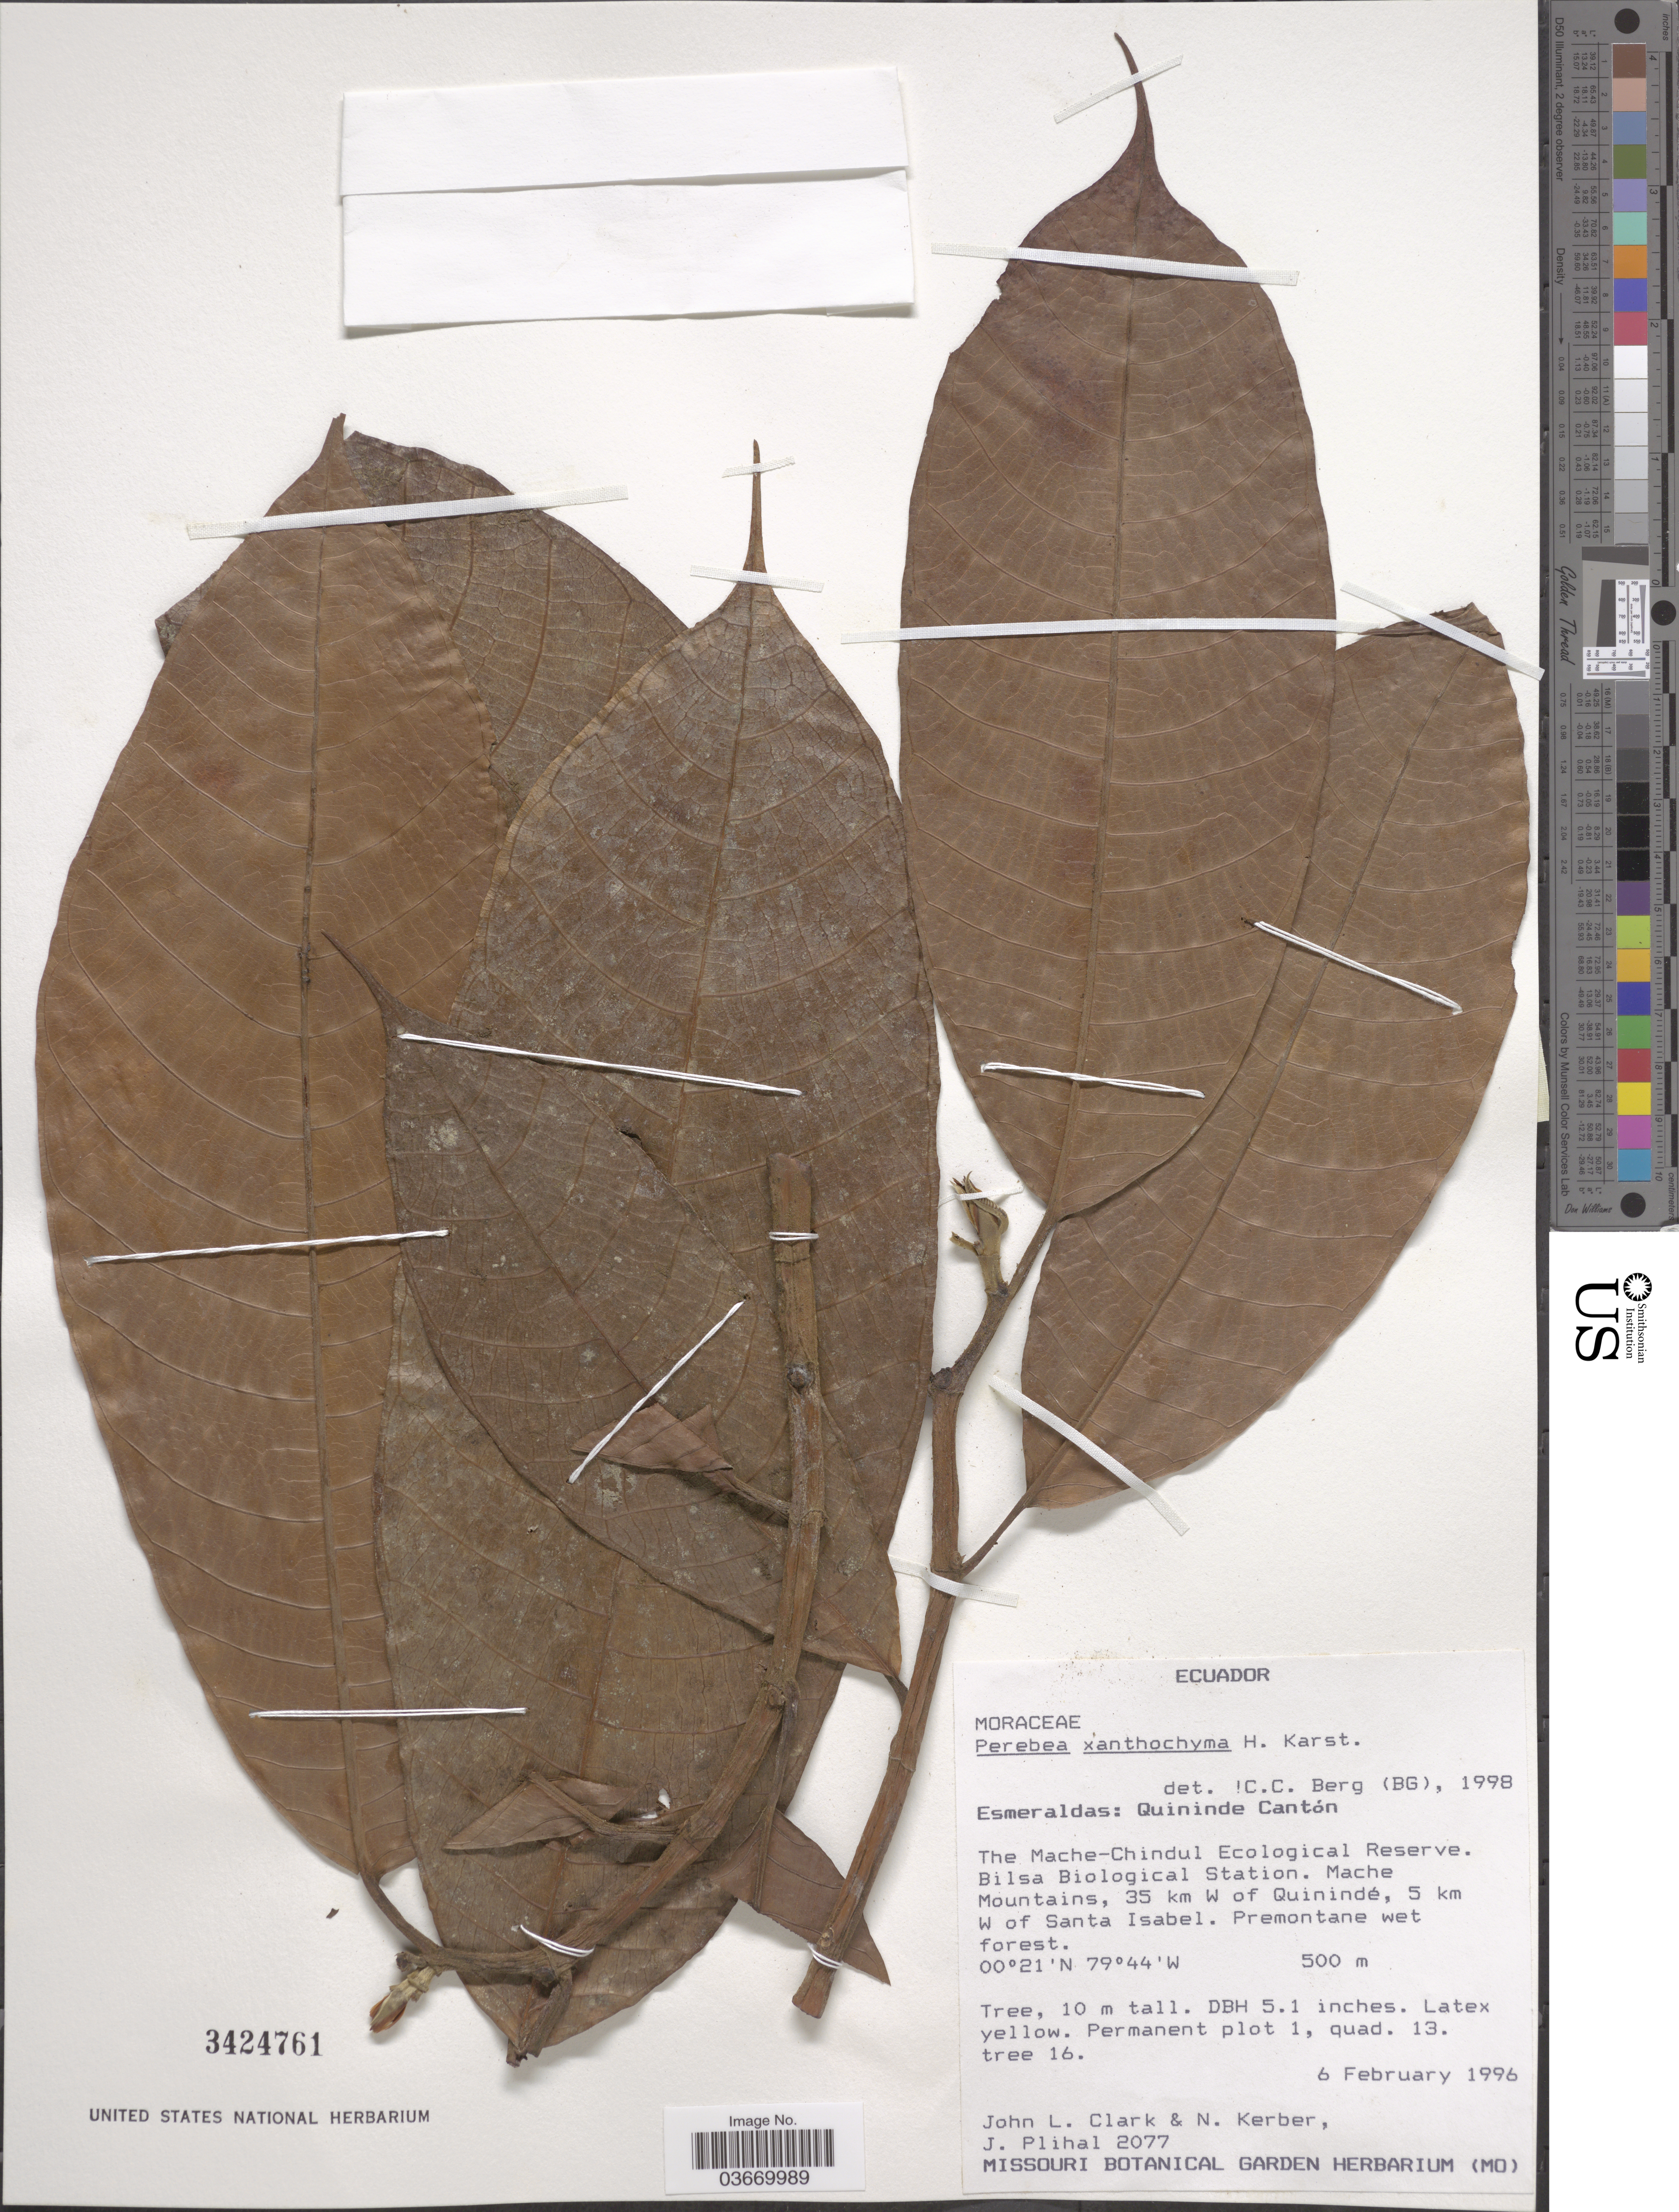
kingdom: Plantae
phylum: Tracheophyta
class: Magnoliopsida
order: Rosales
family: Moraceae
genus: Perebea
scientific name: Perebea xanthochyma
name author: H. Karst.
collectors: J. L. Clark, N. Kerber & J. Plihal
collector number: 2077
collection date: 1996-02-06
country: Ecuador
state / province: Esmeraldas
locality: Quininde Cantón. The Mache-Chindul Ecological Reserve. Bilsa Biological Station. Mache Mountains, 35 km west of Quinindé, 5 km W of Santa Isabel.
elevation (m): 500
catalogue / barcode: US 3424761